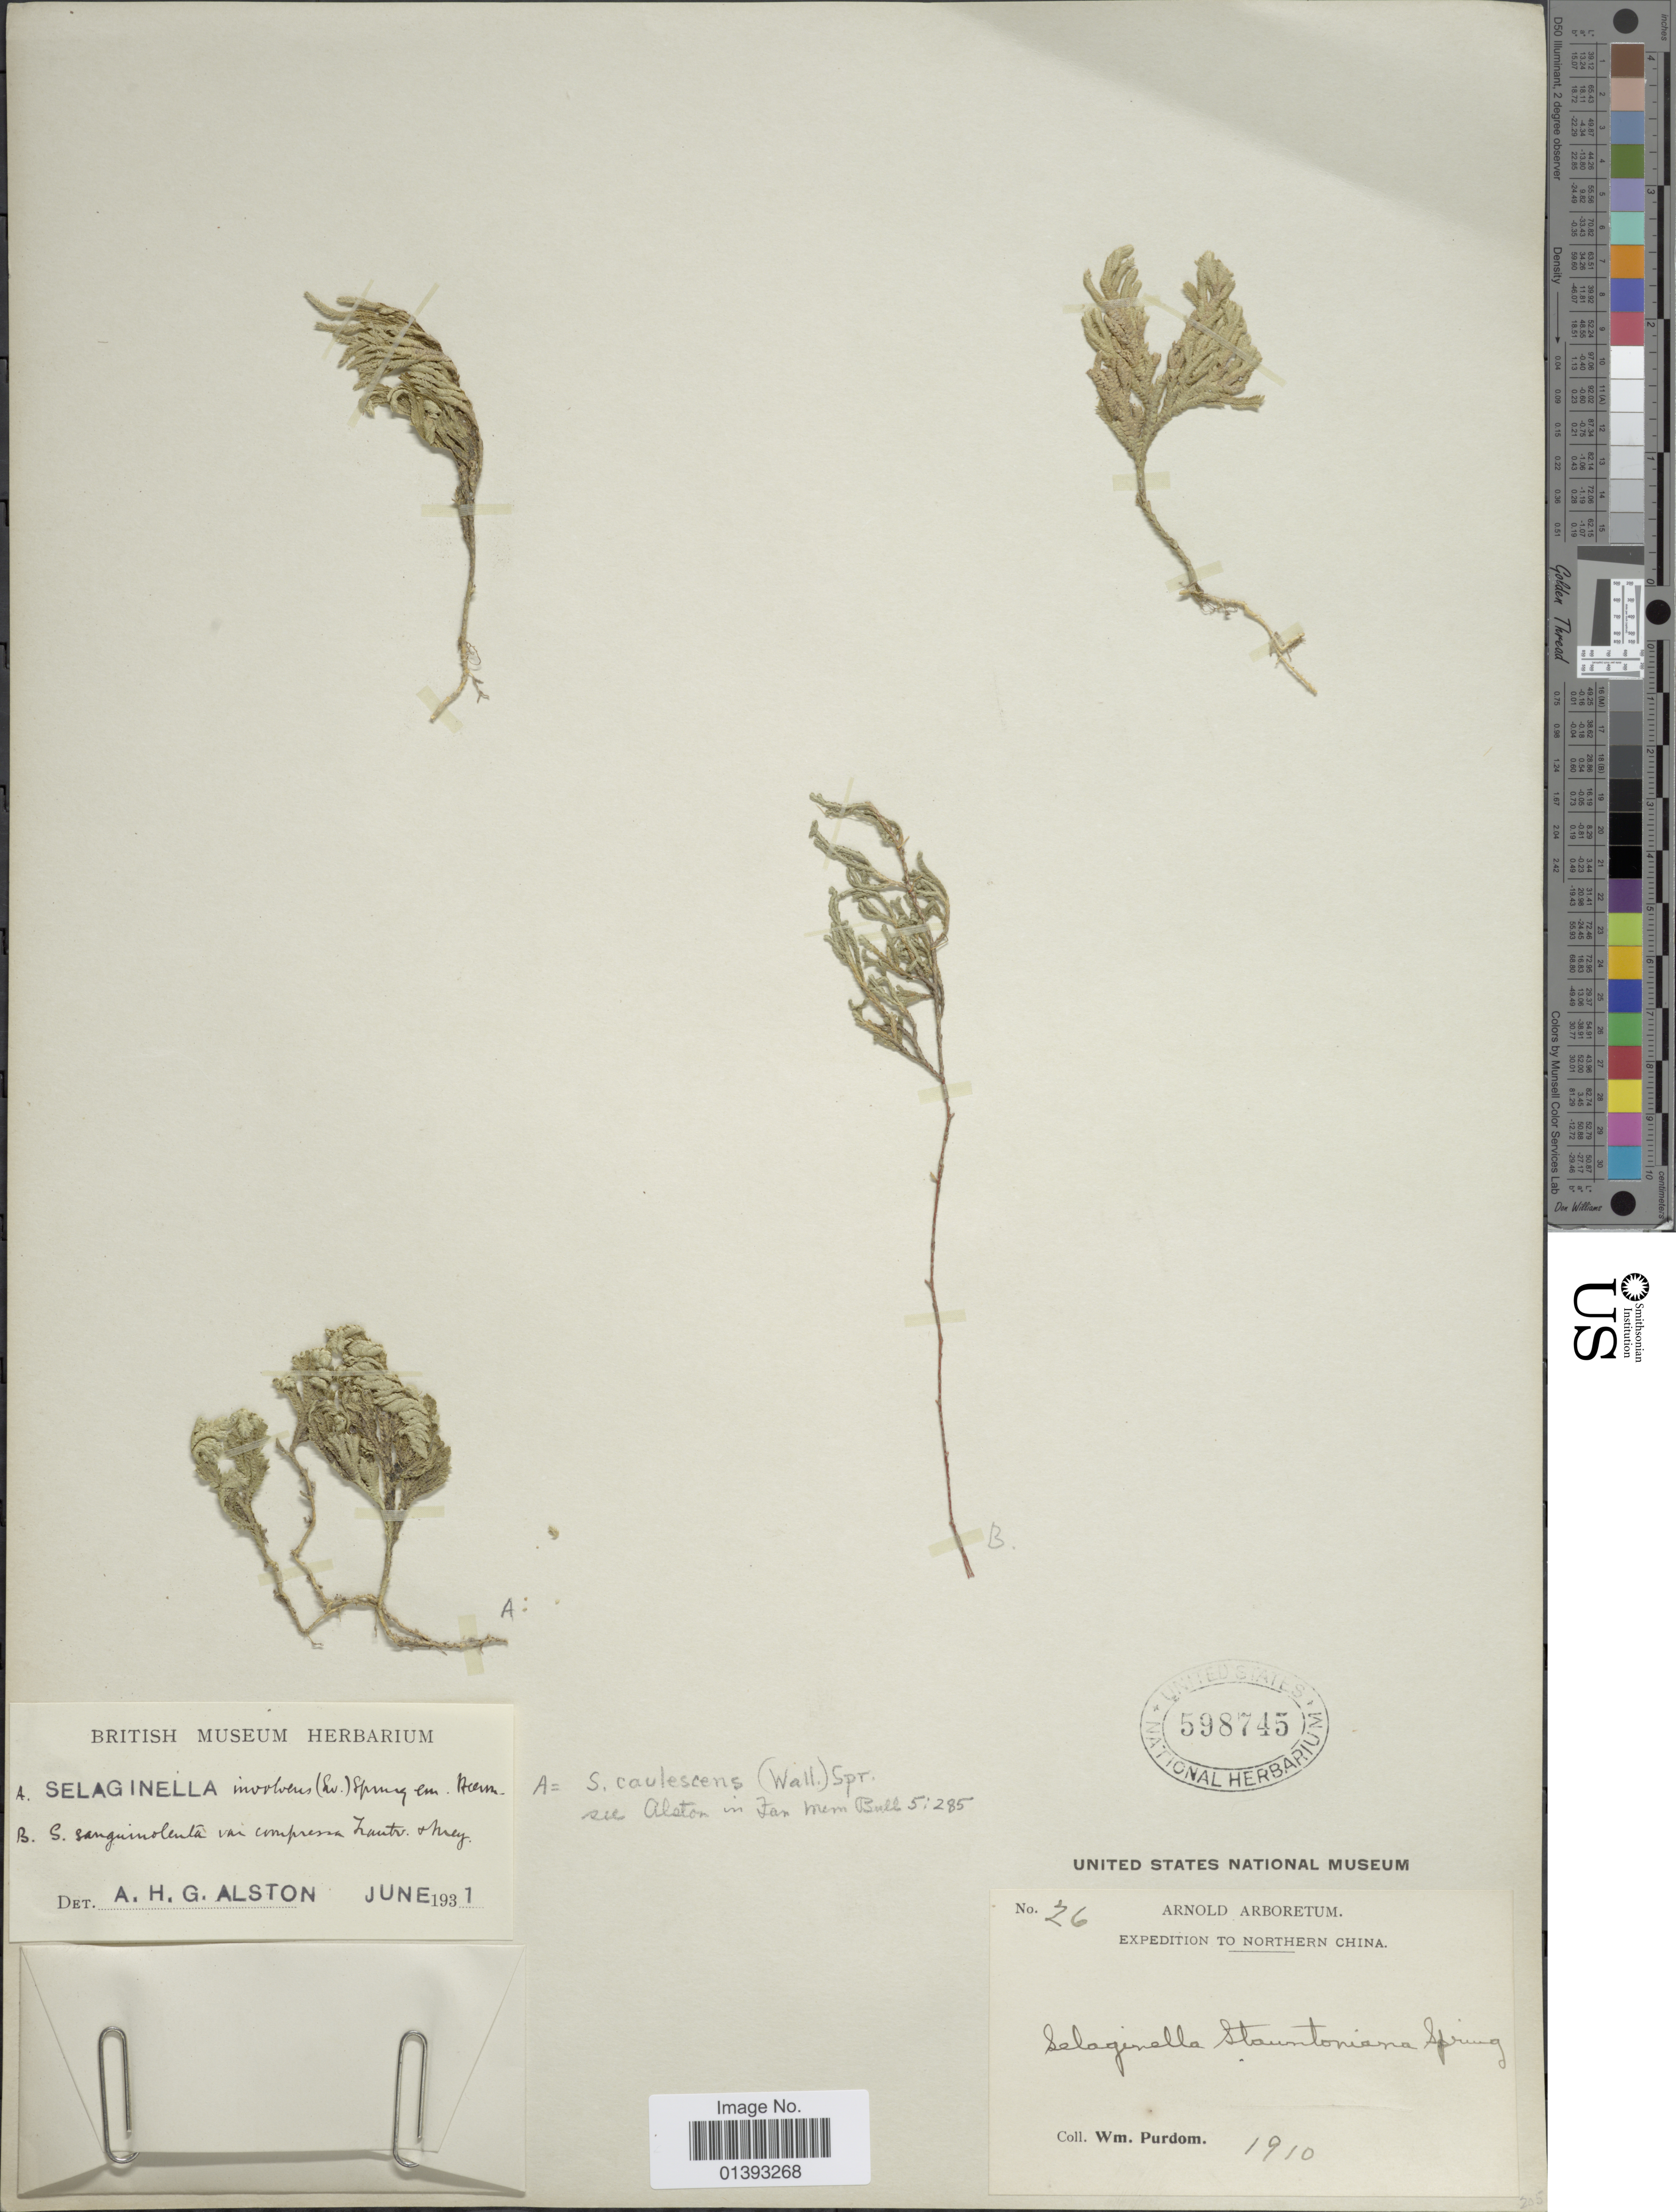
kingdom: Plantae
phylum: Tracheophyta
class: Lycopodiopsida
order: Selaginellales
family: Selaginellaceae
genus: Selaginella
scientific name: Selaginella sanguinolenta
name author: (L.) Spring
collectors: W. Purdom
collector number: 26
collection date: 1910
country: China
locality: Northern China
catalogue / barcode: US 598745